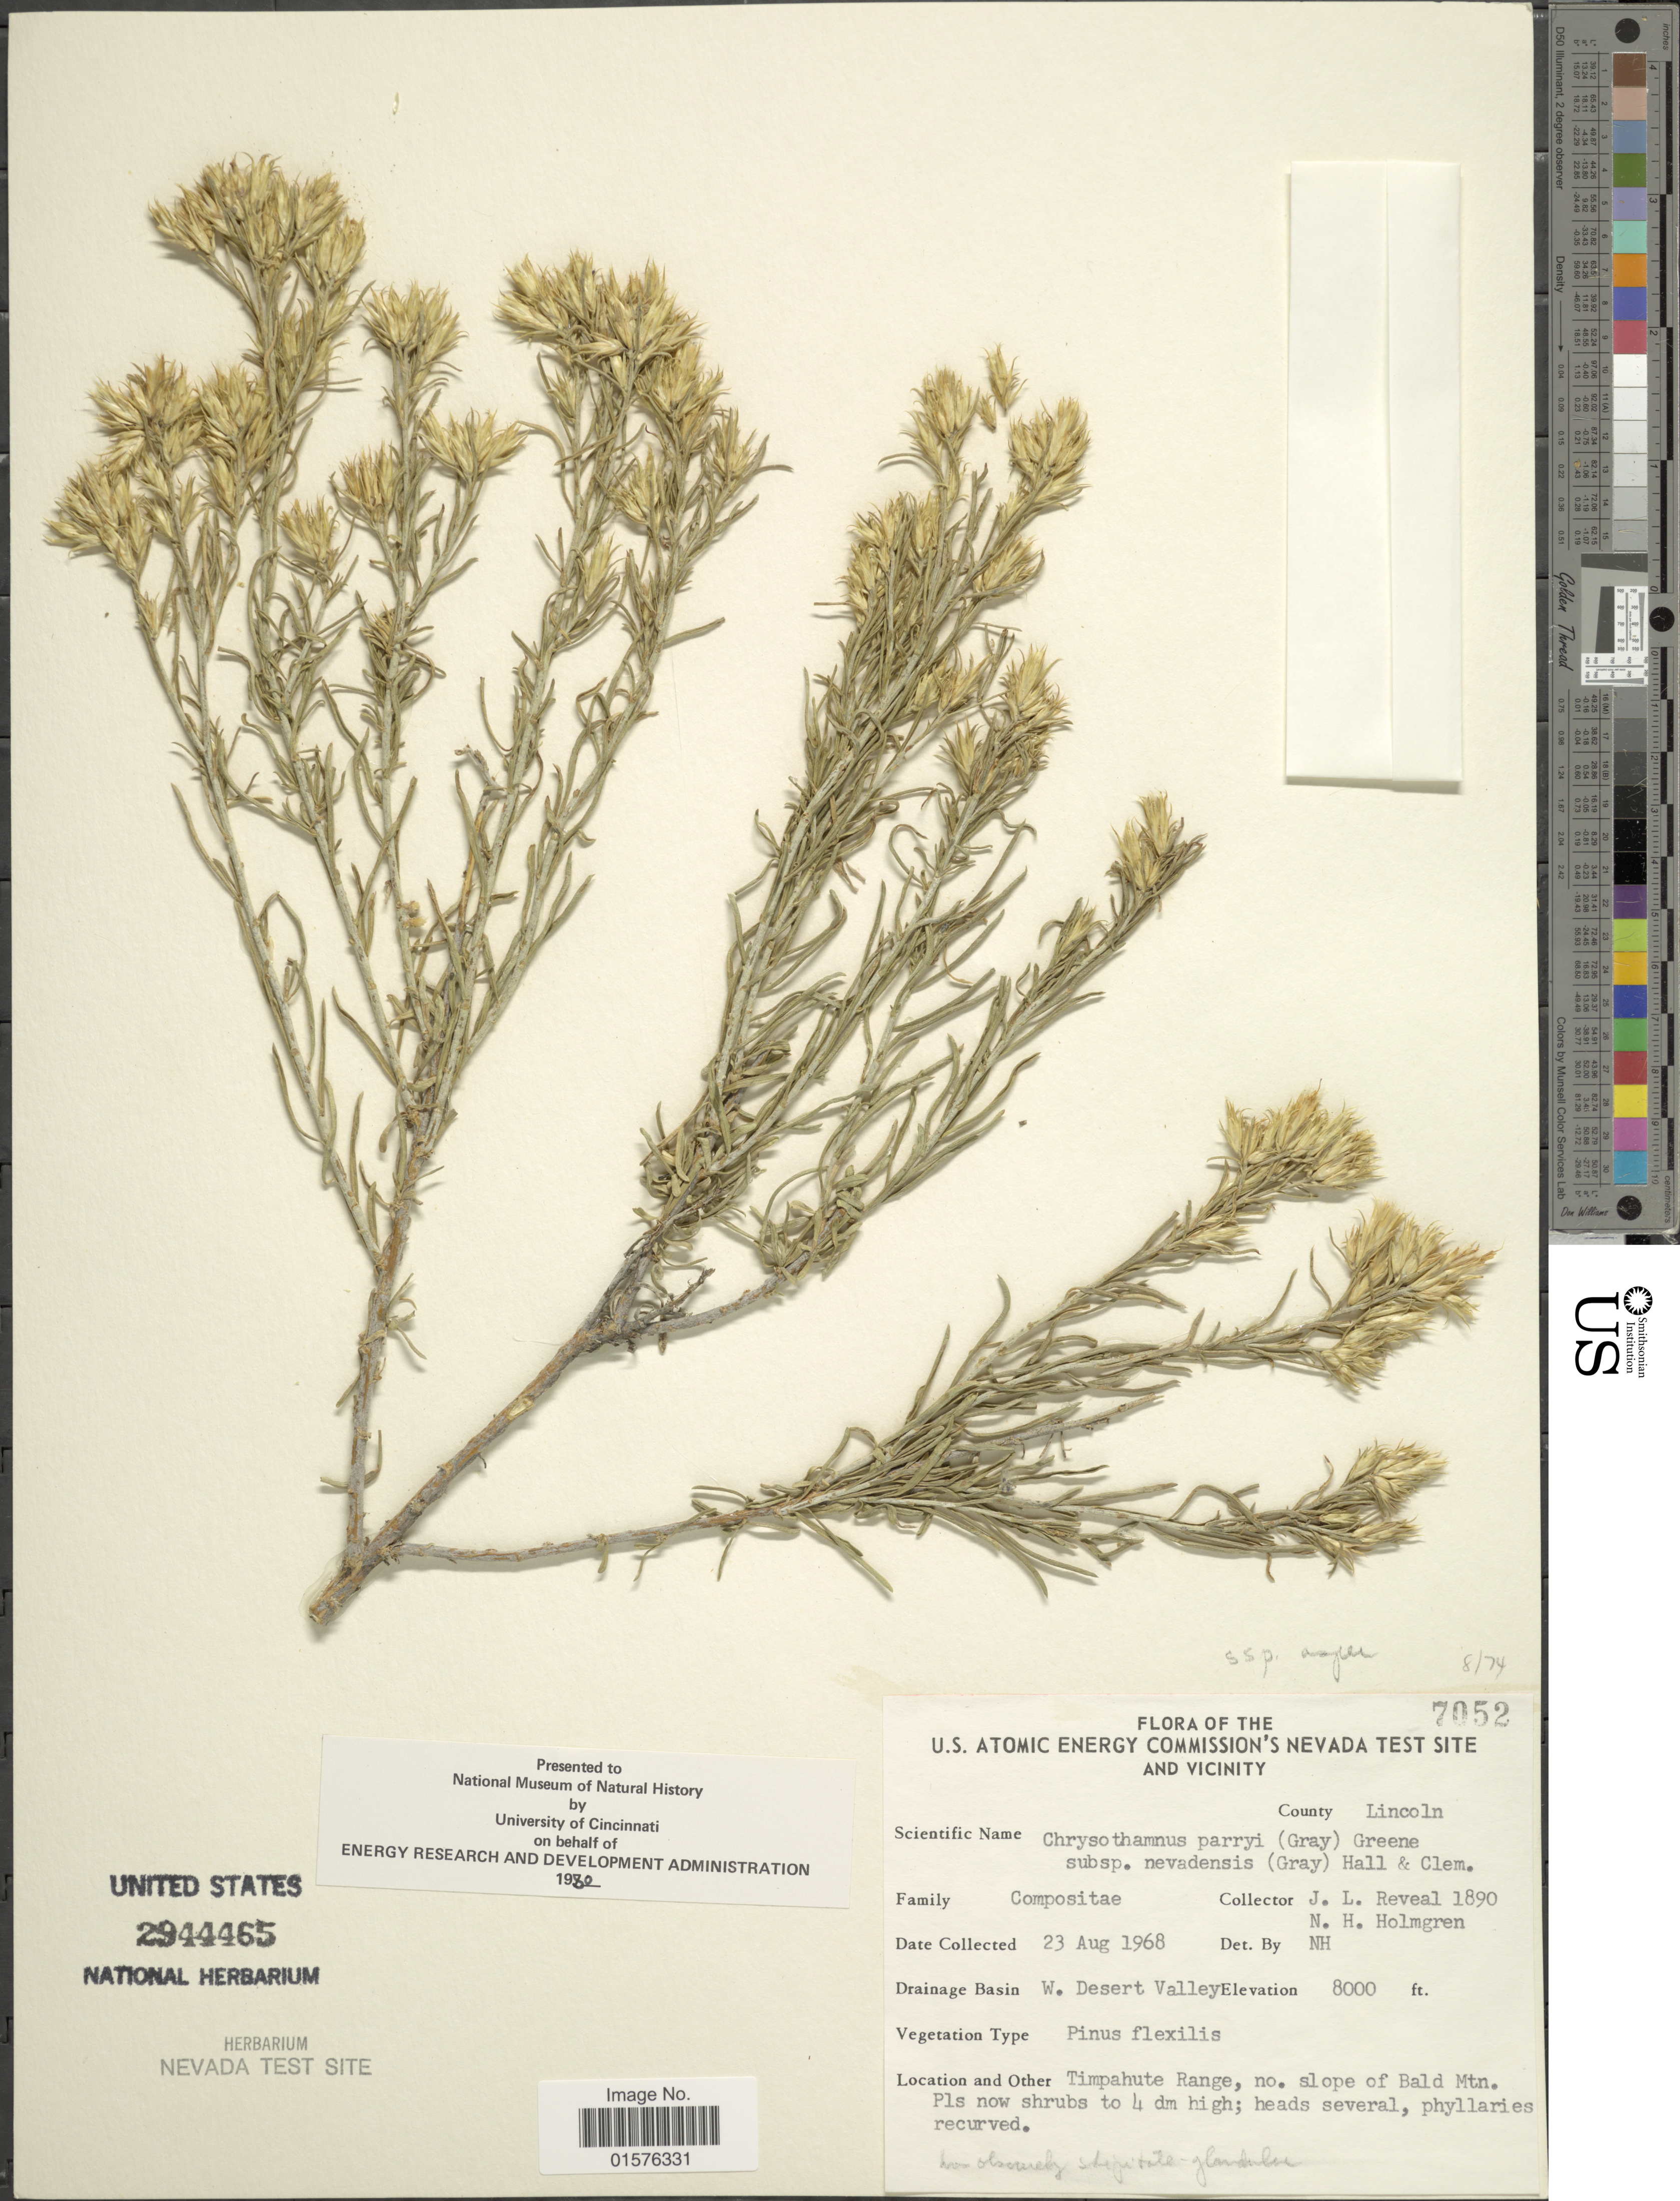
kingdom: Plantae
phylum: Tracheophyta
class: Magnoliopsida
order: Asterales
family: Asteraceae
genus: Ericameria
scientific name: Ericameria parryi var. aspera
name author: (S.W. Greene) G.L. Nesom & G.I. Baird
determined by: Urbatsch, Lowell E., Curator (LSU), Louisiana State University (UNITED STATES)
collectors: J. L. Reveal & N. H. Holmgren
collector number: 1890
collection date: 1968-08-23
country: United States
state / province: Nevada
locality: The U.S. Atomic Energy Commission's Nevada test Site and Vicinity, Drainage Basin: W. Desert Valley, Timpahute Range, no. slope of Bald Mtn.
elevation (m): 2438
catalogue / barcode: US 2944465